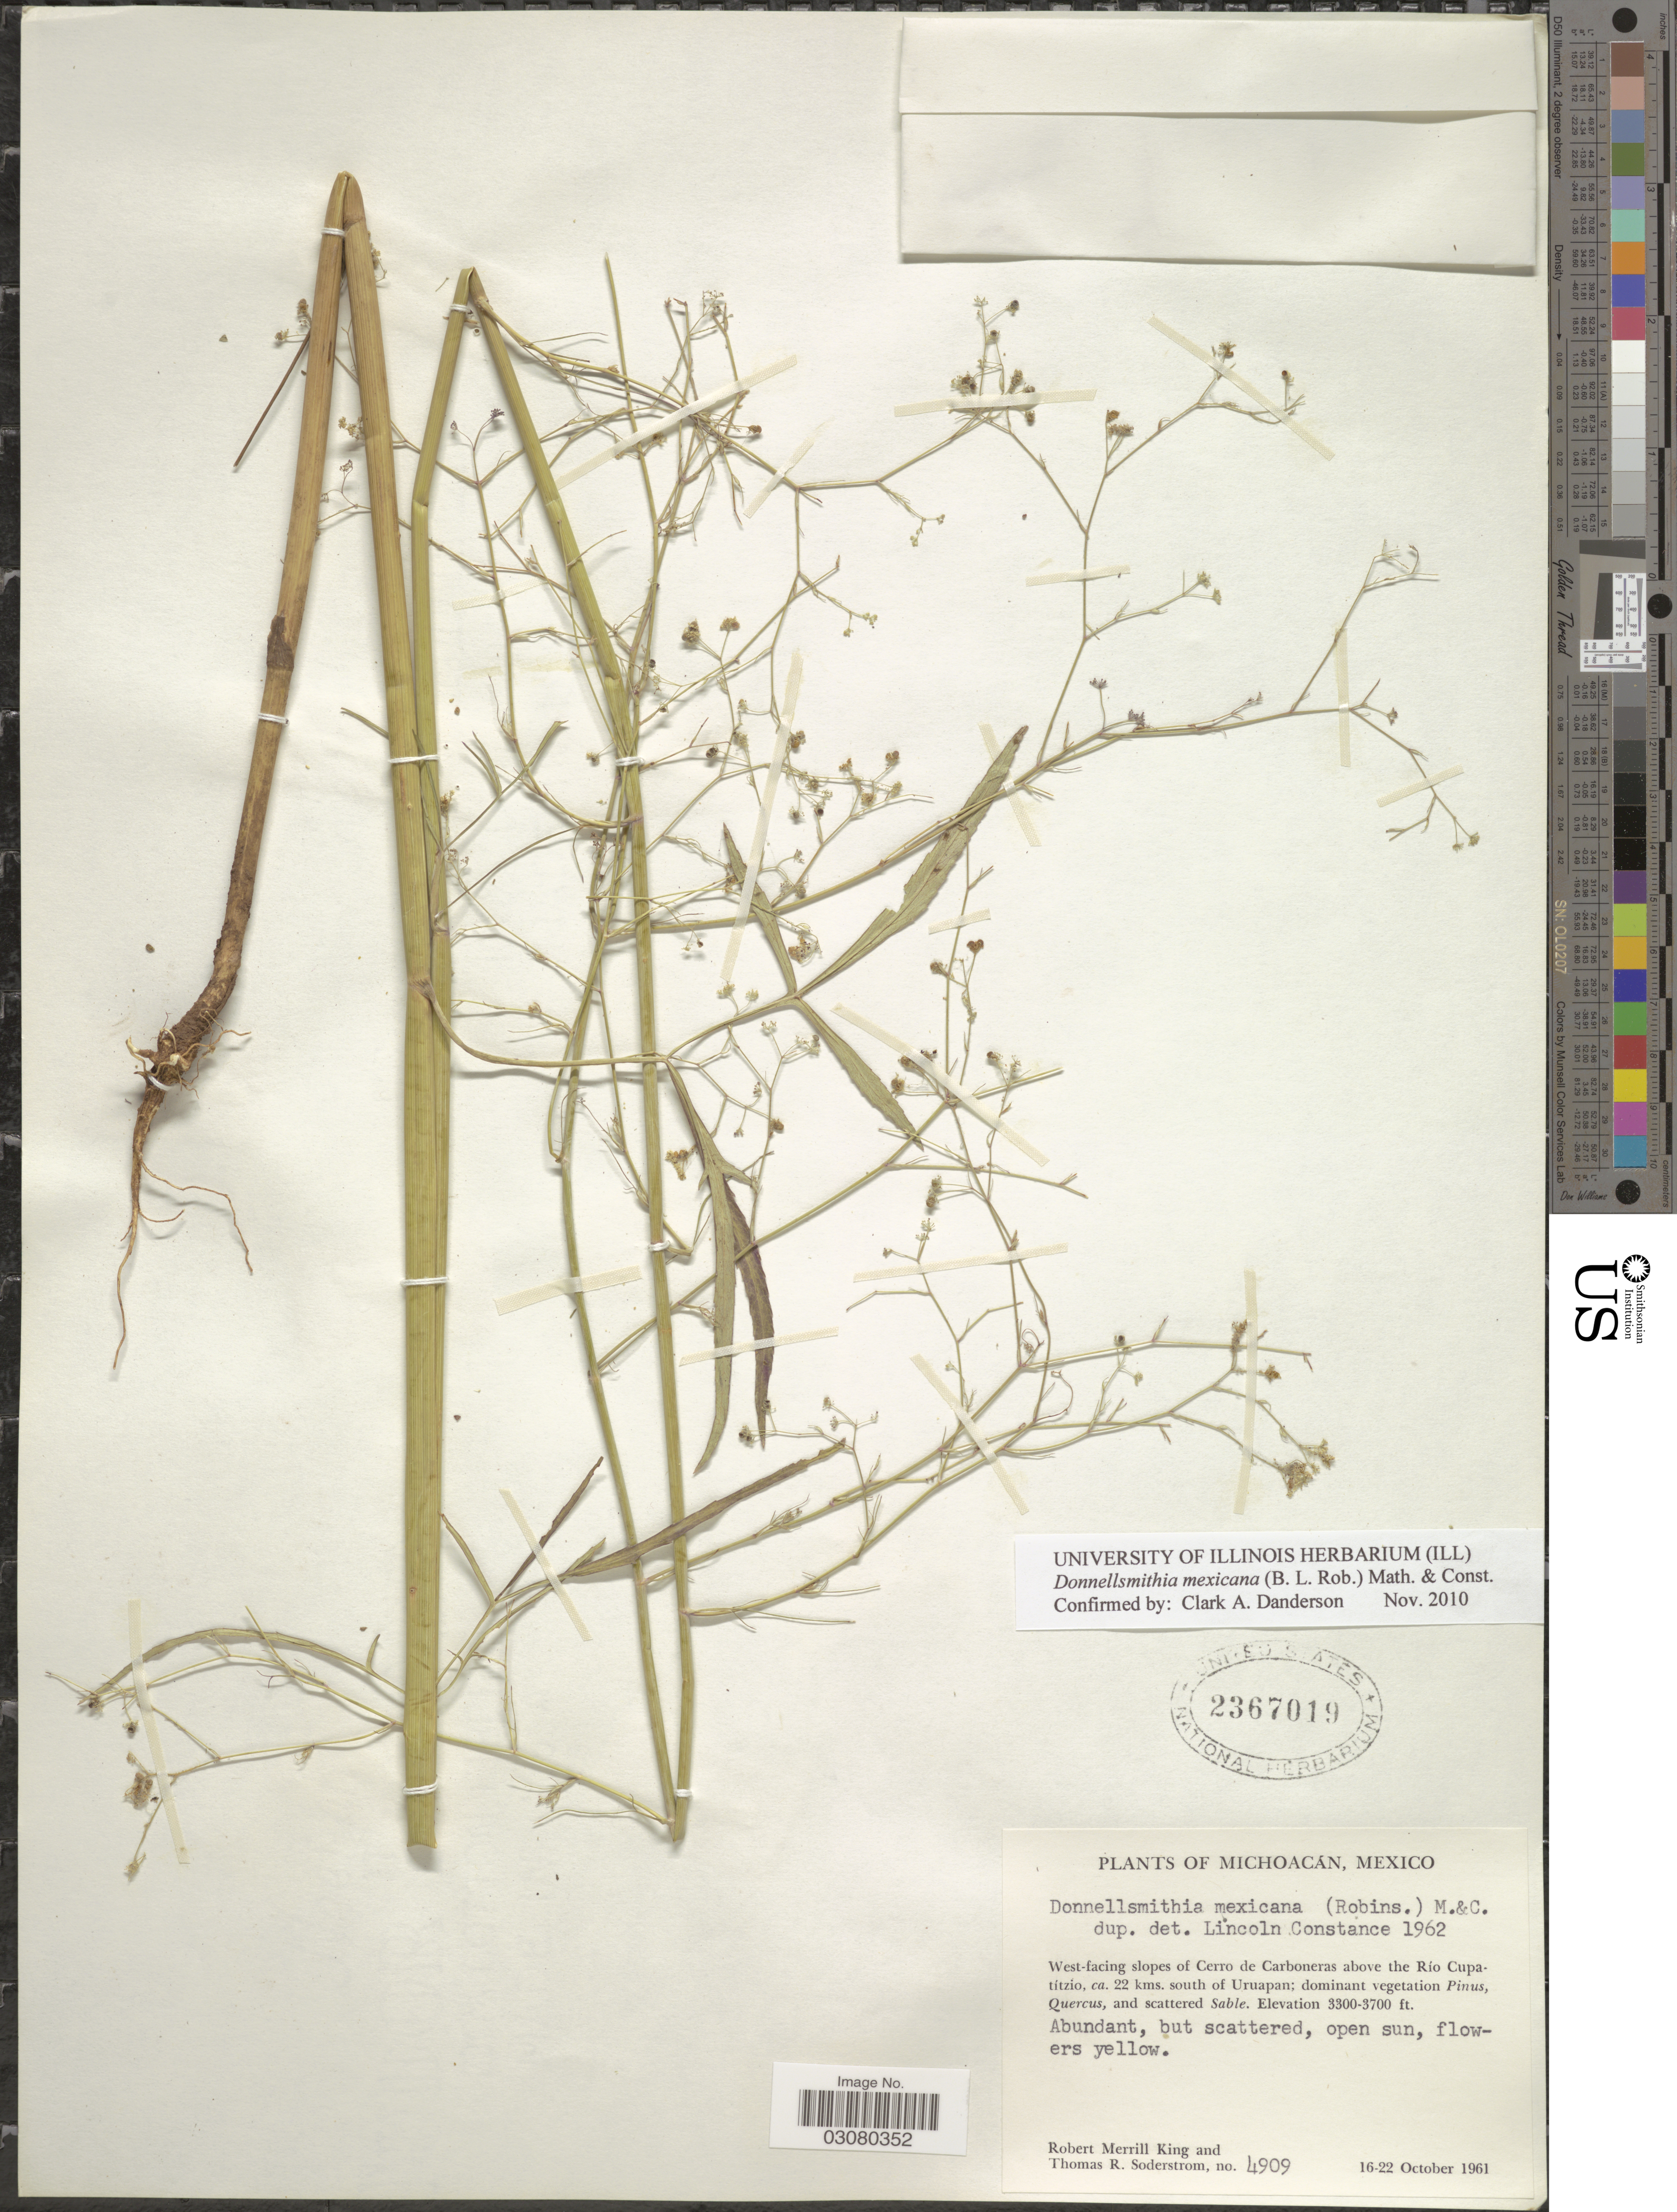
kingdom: Plantae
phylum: Tracheophyta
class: Magnoliopsida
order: Apiales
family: Apiaceae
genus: Donnellsmithia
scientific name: Donnellsmithia mexicana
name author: (B.L. Rob.) Mathias & Constance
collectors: R. M. King & T. R. Soderstrom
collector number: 4909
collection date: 1961-10-16/1961-10-22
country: Mexico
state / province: Michoacán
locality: West-facing slopes of Cerro de Carboneras above the Río Cupatítzio, ca. 22 kms. south of Uruapan.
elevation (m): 1006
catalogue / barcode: US 2367019